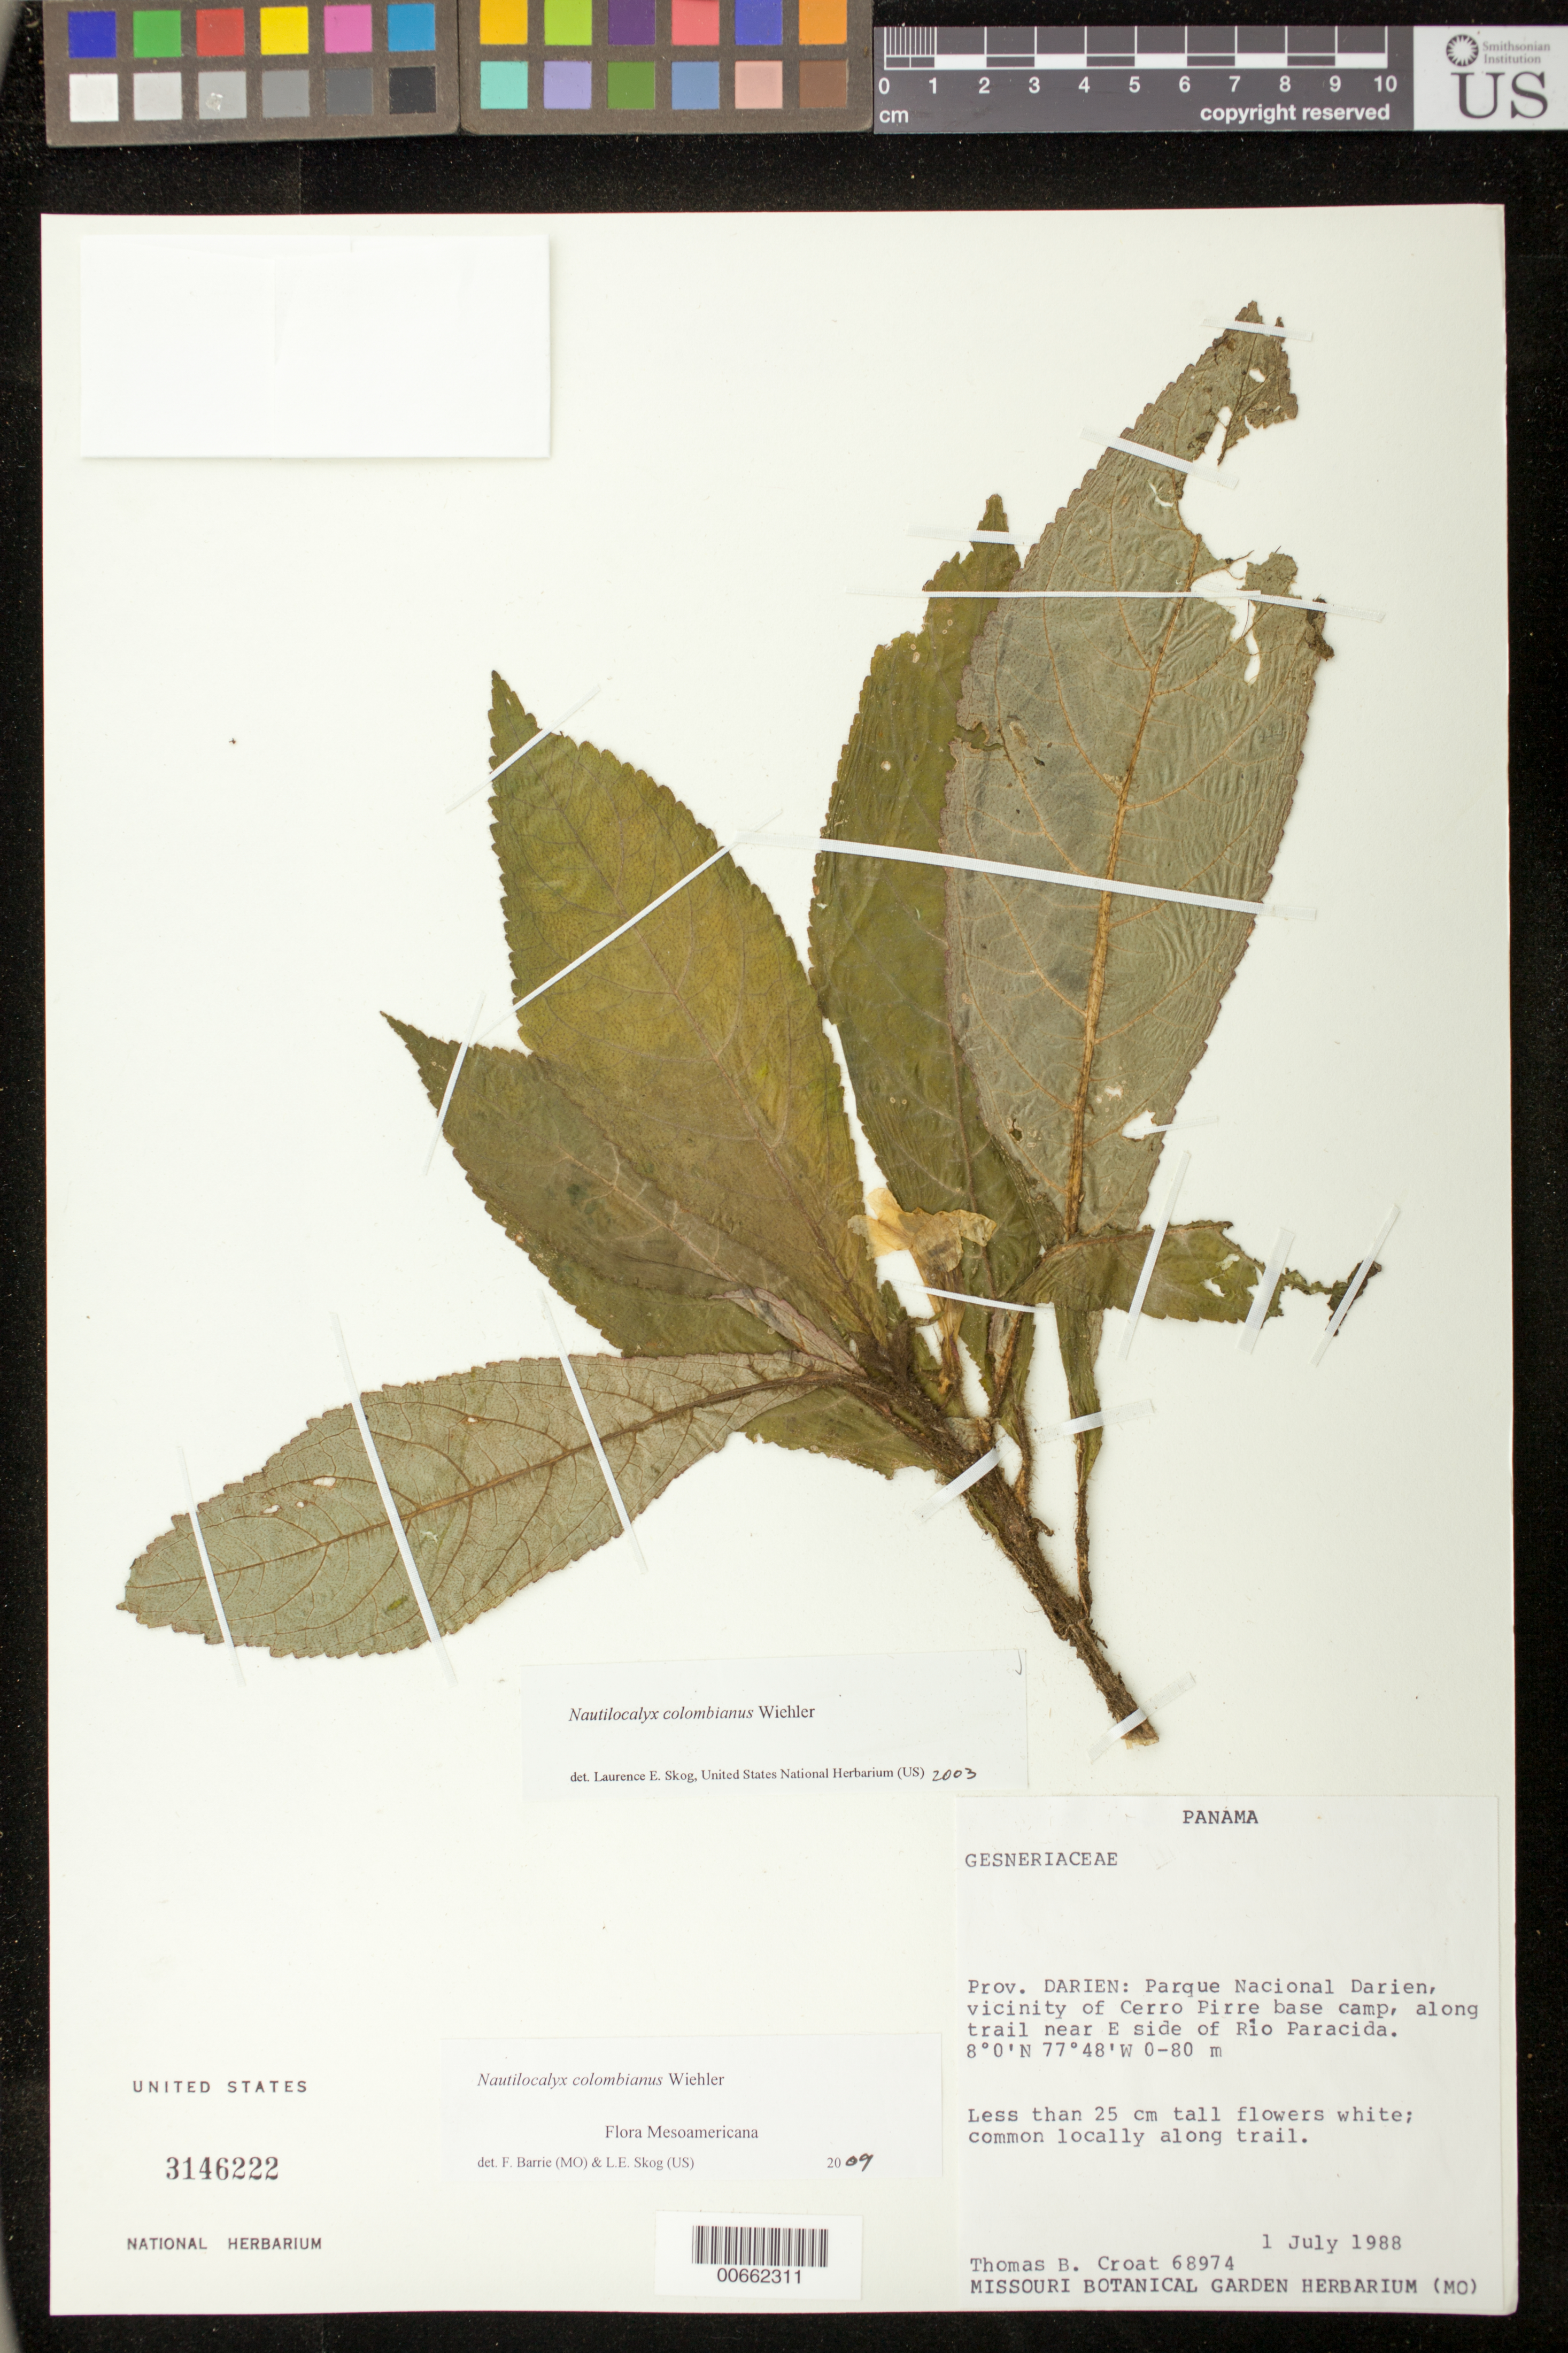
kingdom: Plantae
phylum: Tracheophyta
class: Magnoliopsida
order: Lamiales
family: Gesneriaceae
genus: Nautilocalyx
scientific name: Nautilocalyx colombianus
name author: Wiehler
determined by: Skog, Laurence E.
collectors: T. B. Croat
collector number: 68974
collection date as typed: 01 Jul 1988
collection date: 1988-07-01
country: Panama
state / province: Darién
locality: Parque Nacional Darien, vicinity of Cerro Pirre base camp, along trail near E side ofRío Paracida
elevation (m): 0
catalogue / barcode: US 3146222